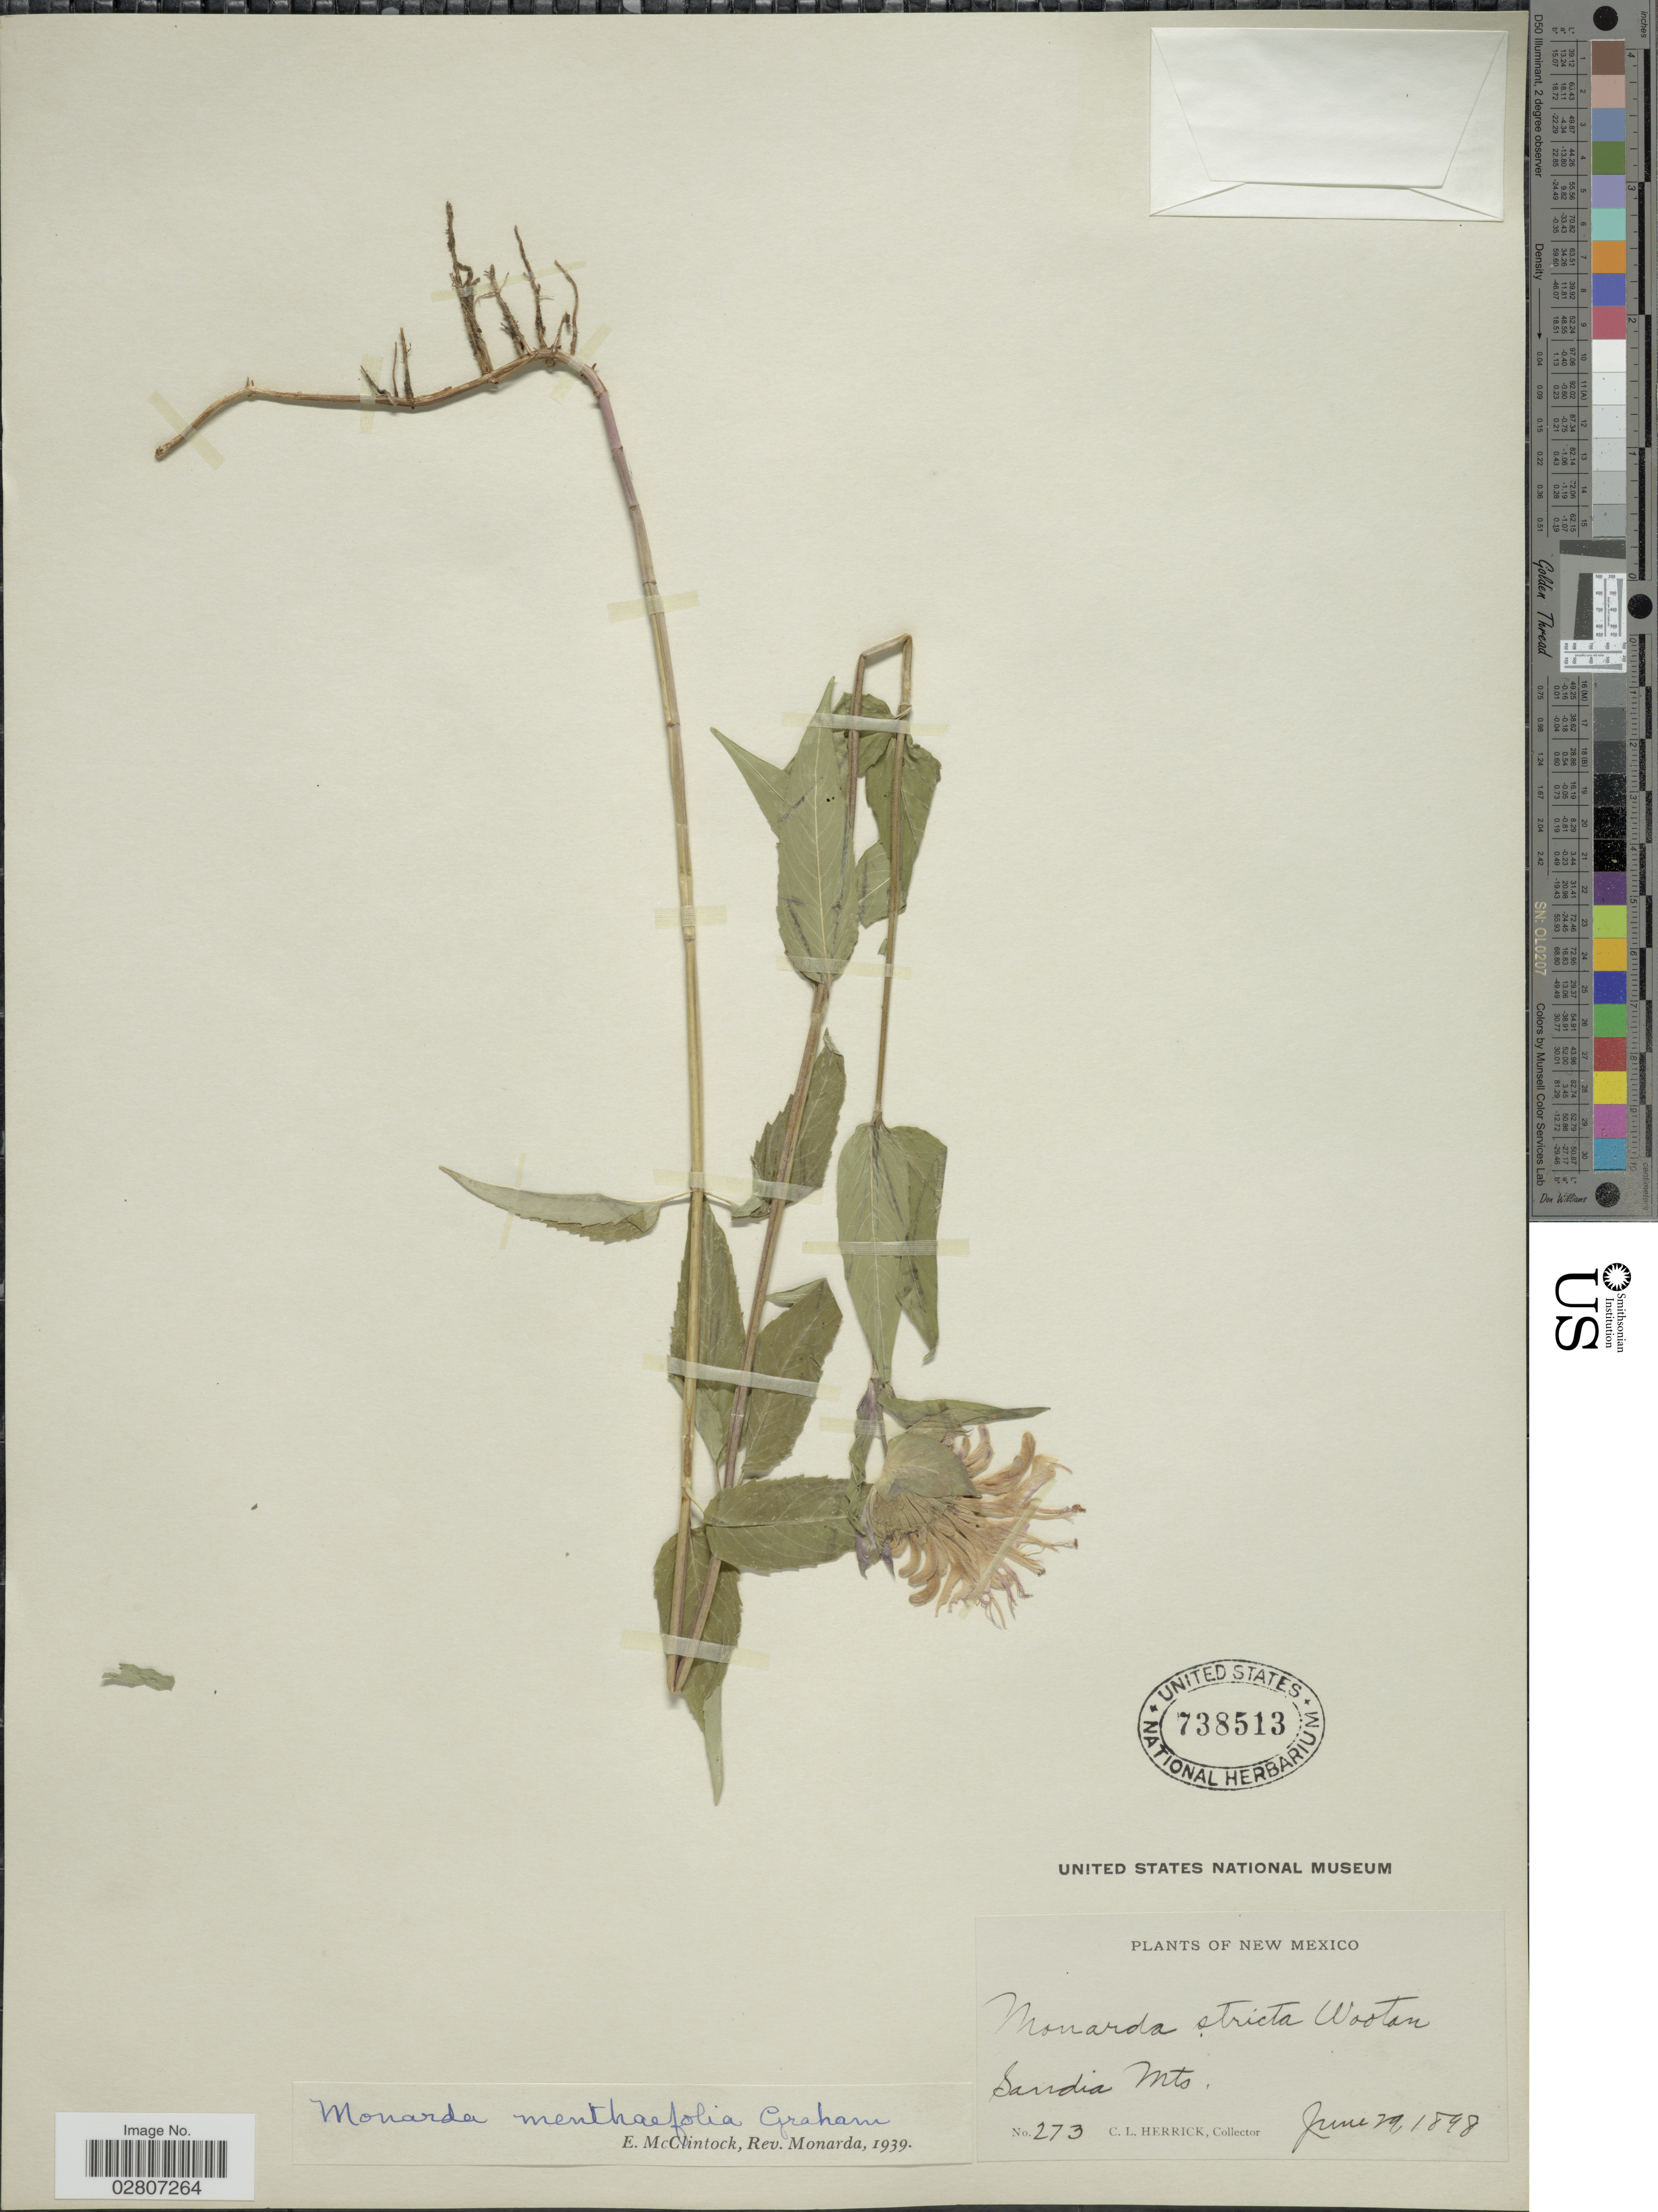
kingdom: Plantae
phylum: Tracheophyta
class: Magnoliopsida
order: Lamiales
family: Lamiaceae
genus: Monarda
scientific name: Monarda fistulosa var. menthifolia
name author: (Graham) Fernald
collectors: C. Herrick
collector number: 273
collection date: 1898-06-29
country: United States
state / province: New Mexico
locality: Sandia Mts.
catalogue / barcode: US 738513